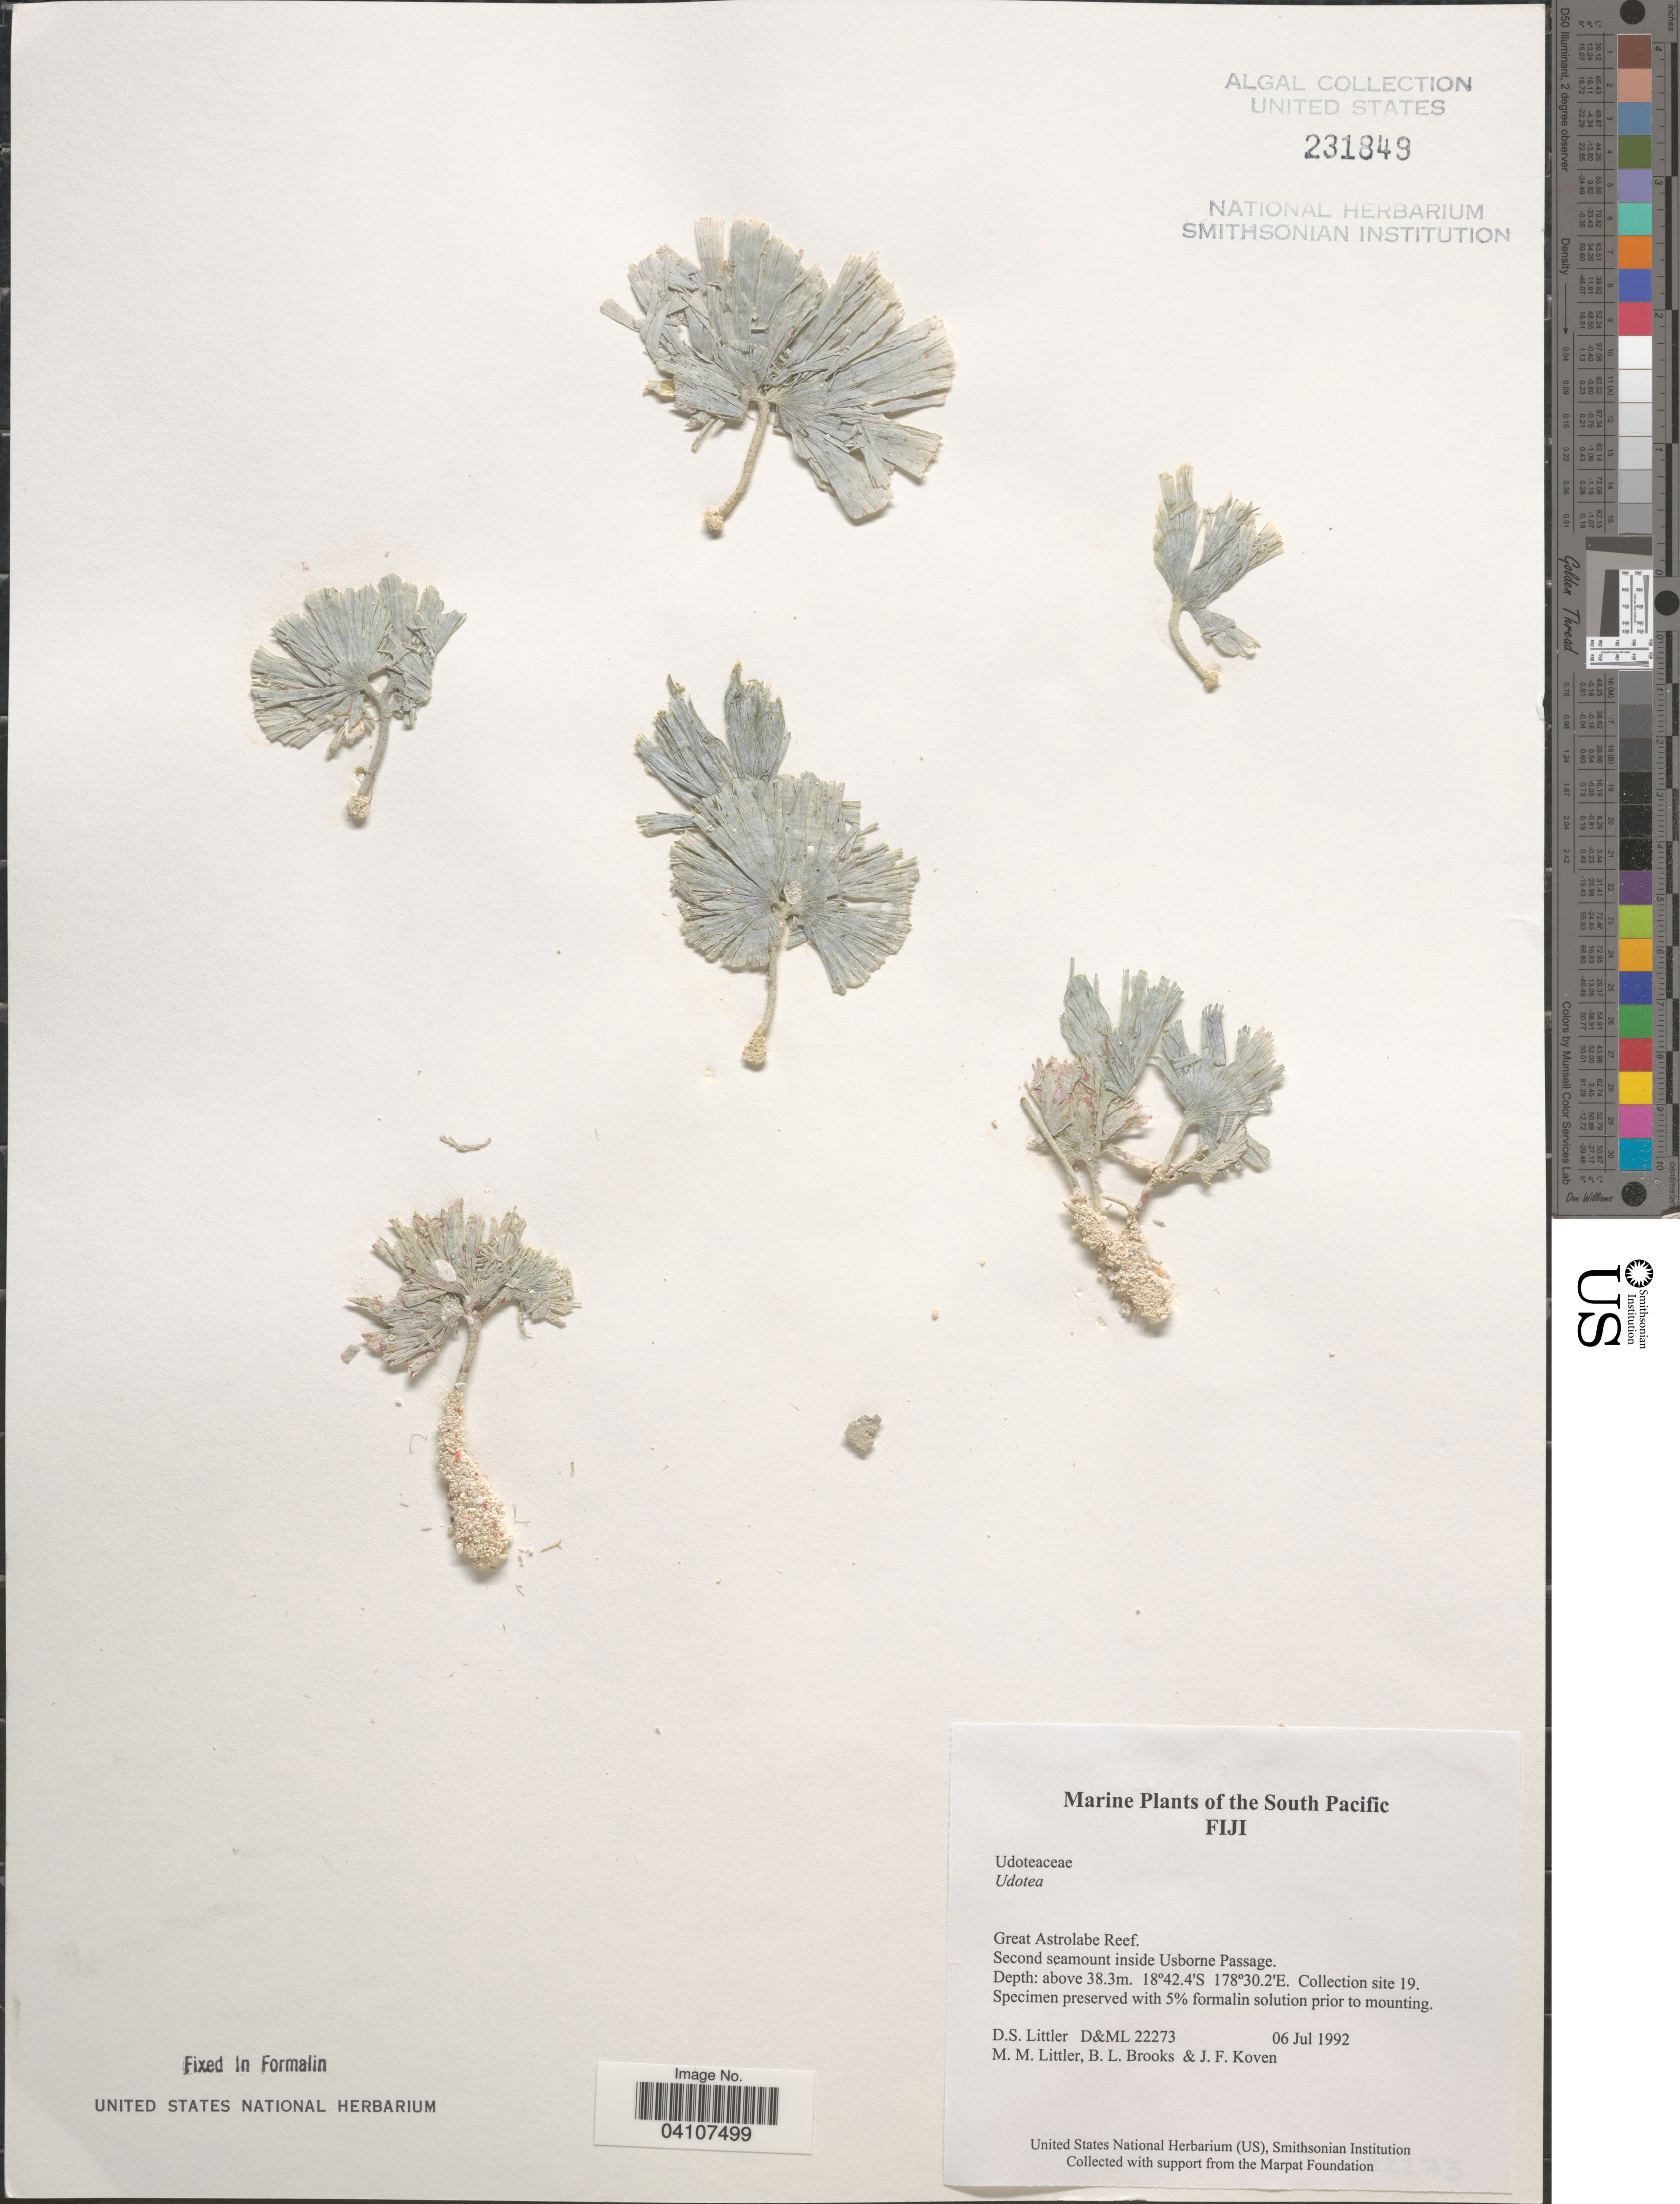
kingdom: Plantae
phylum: Chlorophyta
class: Ulvophyceae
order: Bryopsidales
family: Udoteaceae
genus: Udotea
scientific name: Udotea sp.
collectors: D. S. Littler, B. Brooks & J. Koven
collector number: D&ML 22273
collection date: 1992-07-06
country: Fiji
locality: The South Pacific. Great Astrolabe Reef. Second seamount inside Usborne Passage. Collection site 19.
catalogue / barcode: US 231849